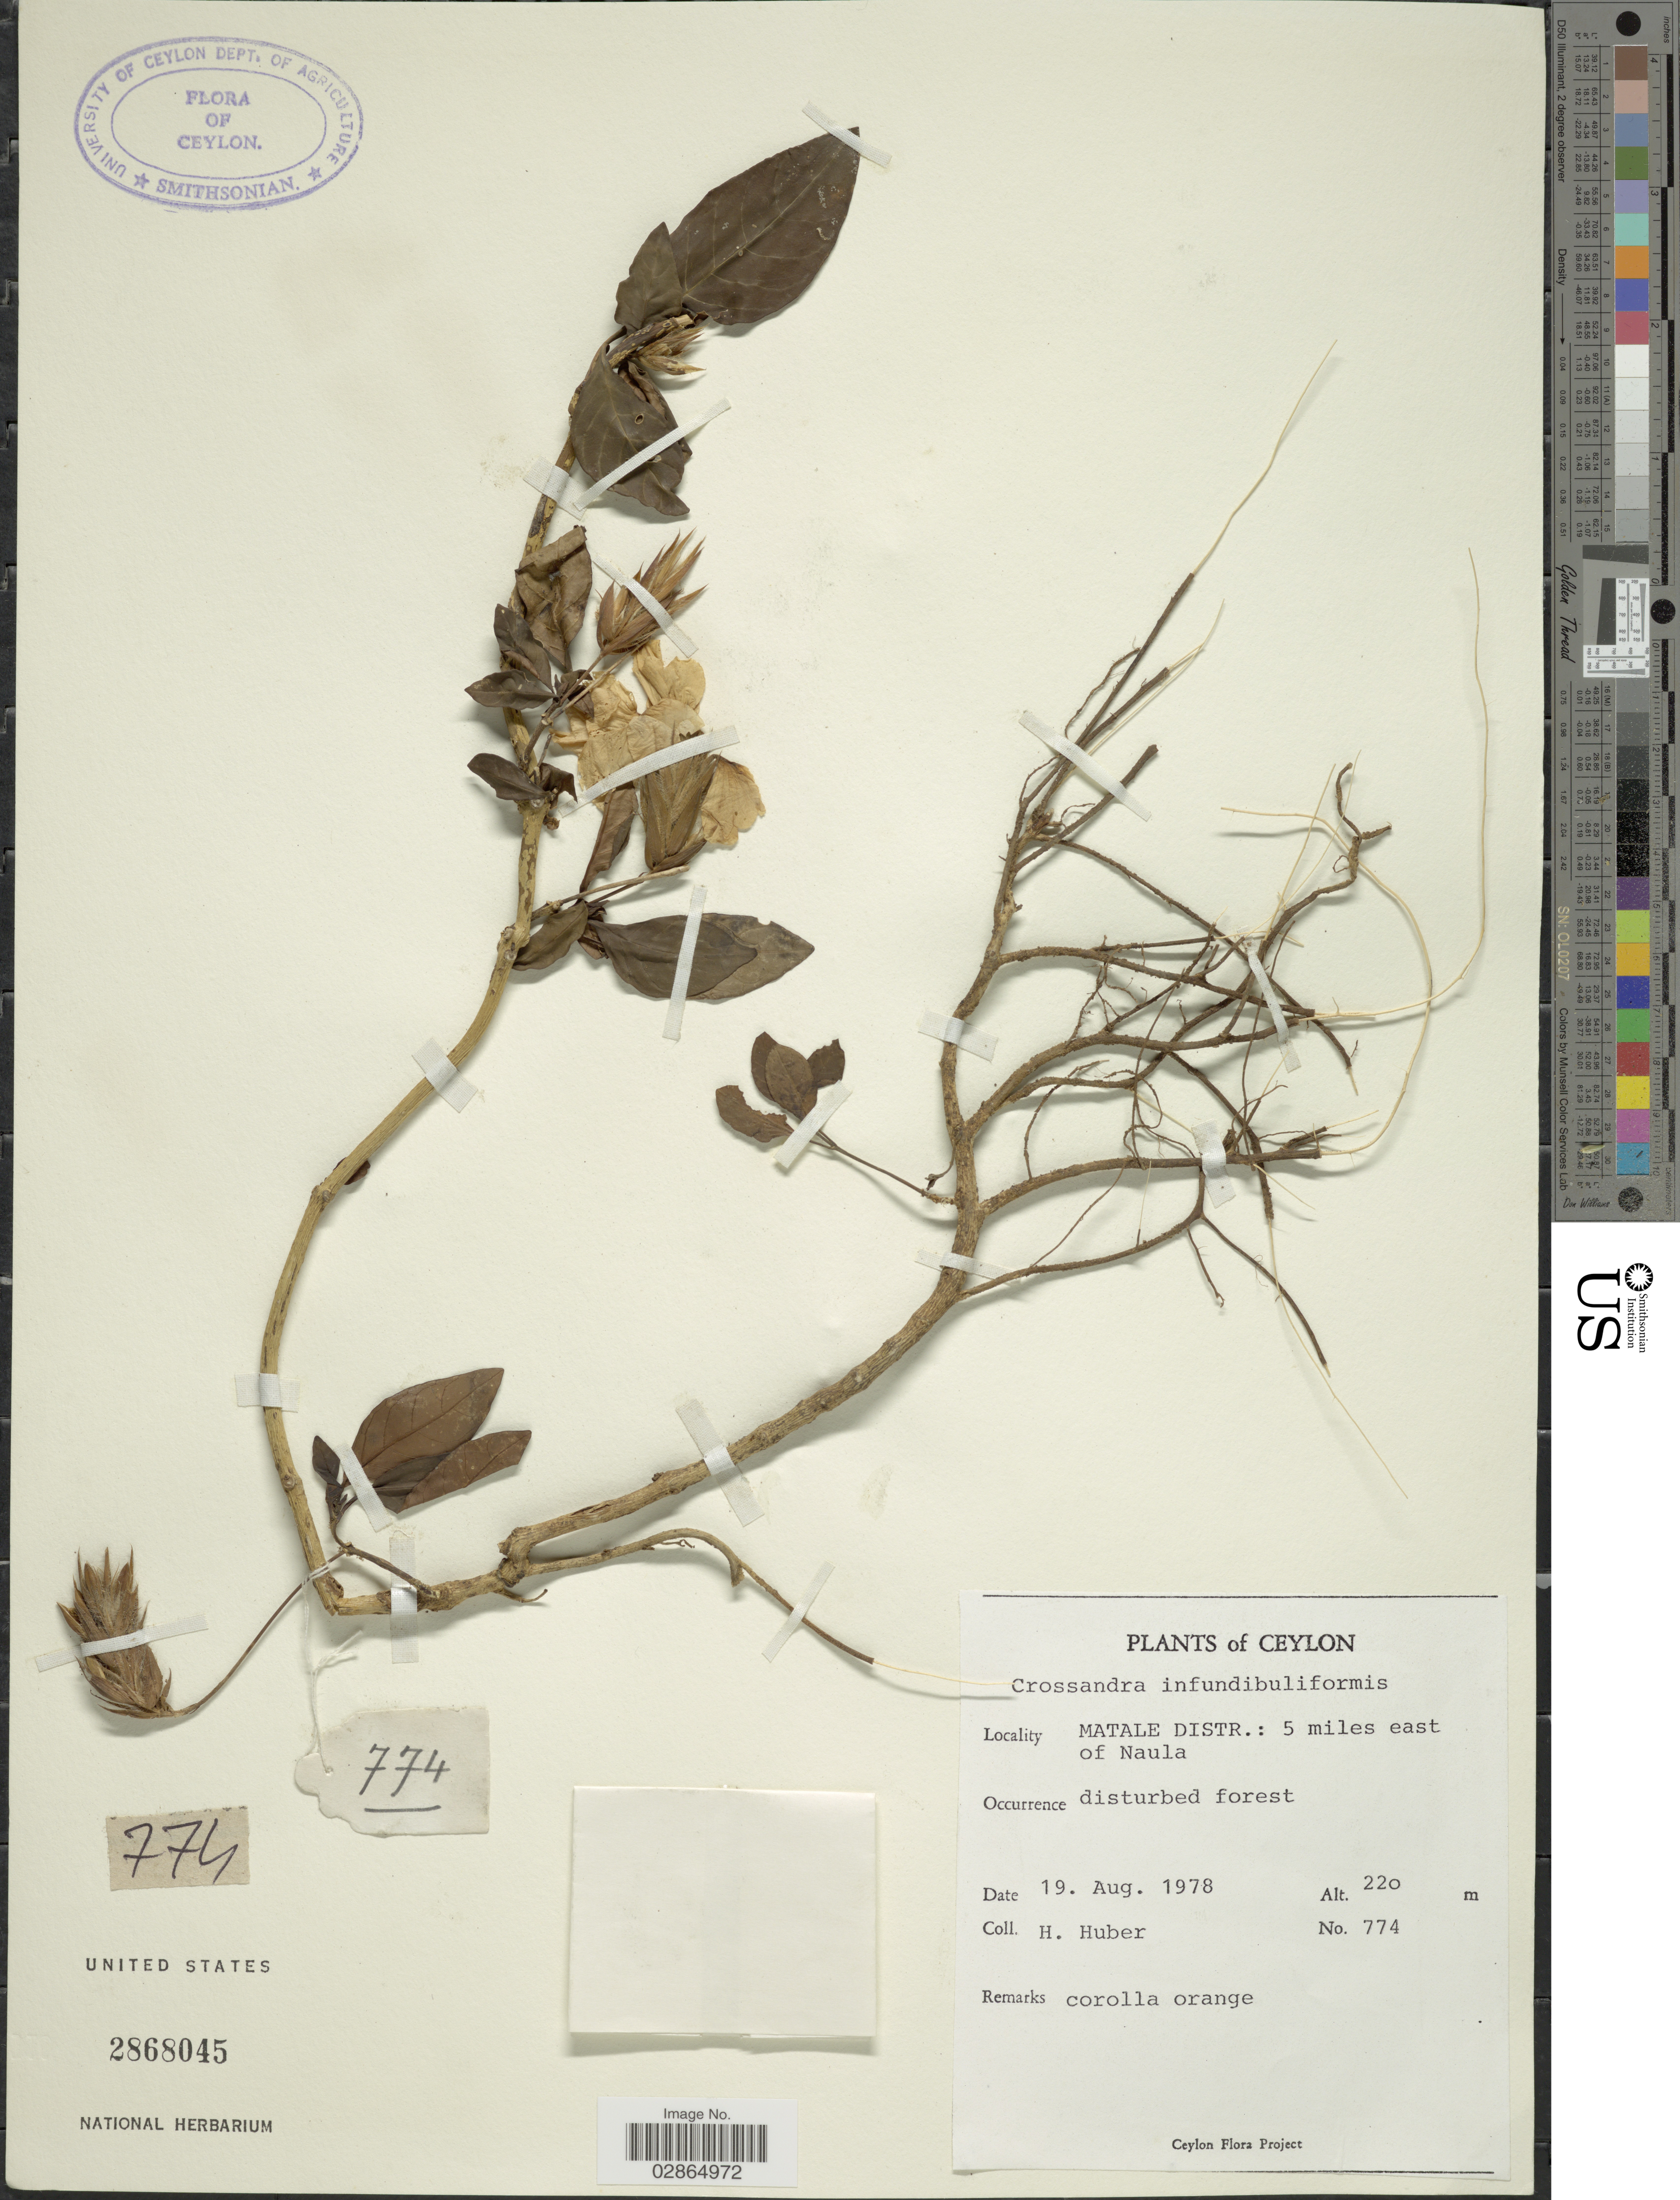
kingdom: Plantae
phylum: Tracheophyta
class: Magnoliopsida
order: Lamiales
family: Acanthaceae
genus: Crossandra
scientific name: Crossandra infundibuliformis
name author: (L.) Nees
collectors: H. Huber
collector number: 774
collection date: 1978-08-19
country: Sri Lanka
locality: Ceylon. Matale Distr.: 5 miles east of Naula.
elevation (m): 220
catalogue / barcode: US 2868045